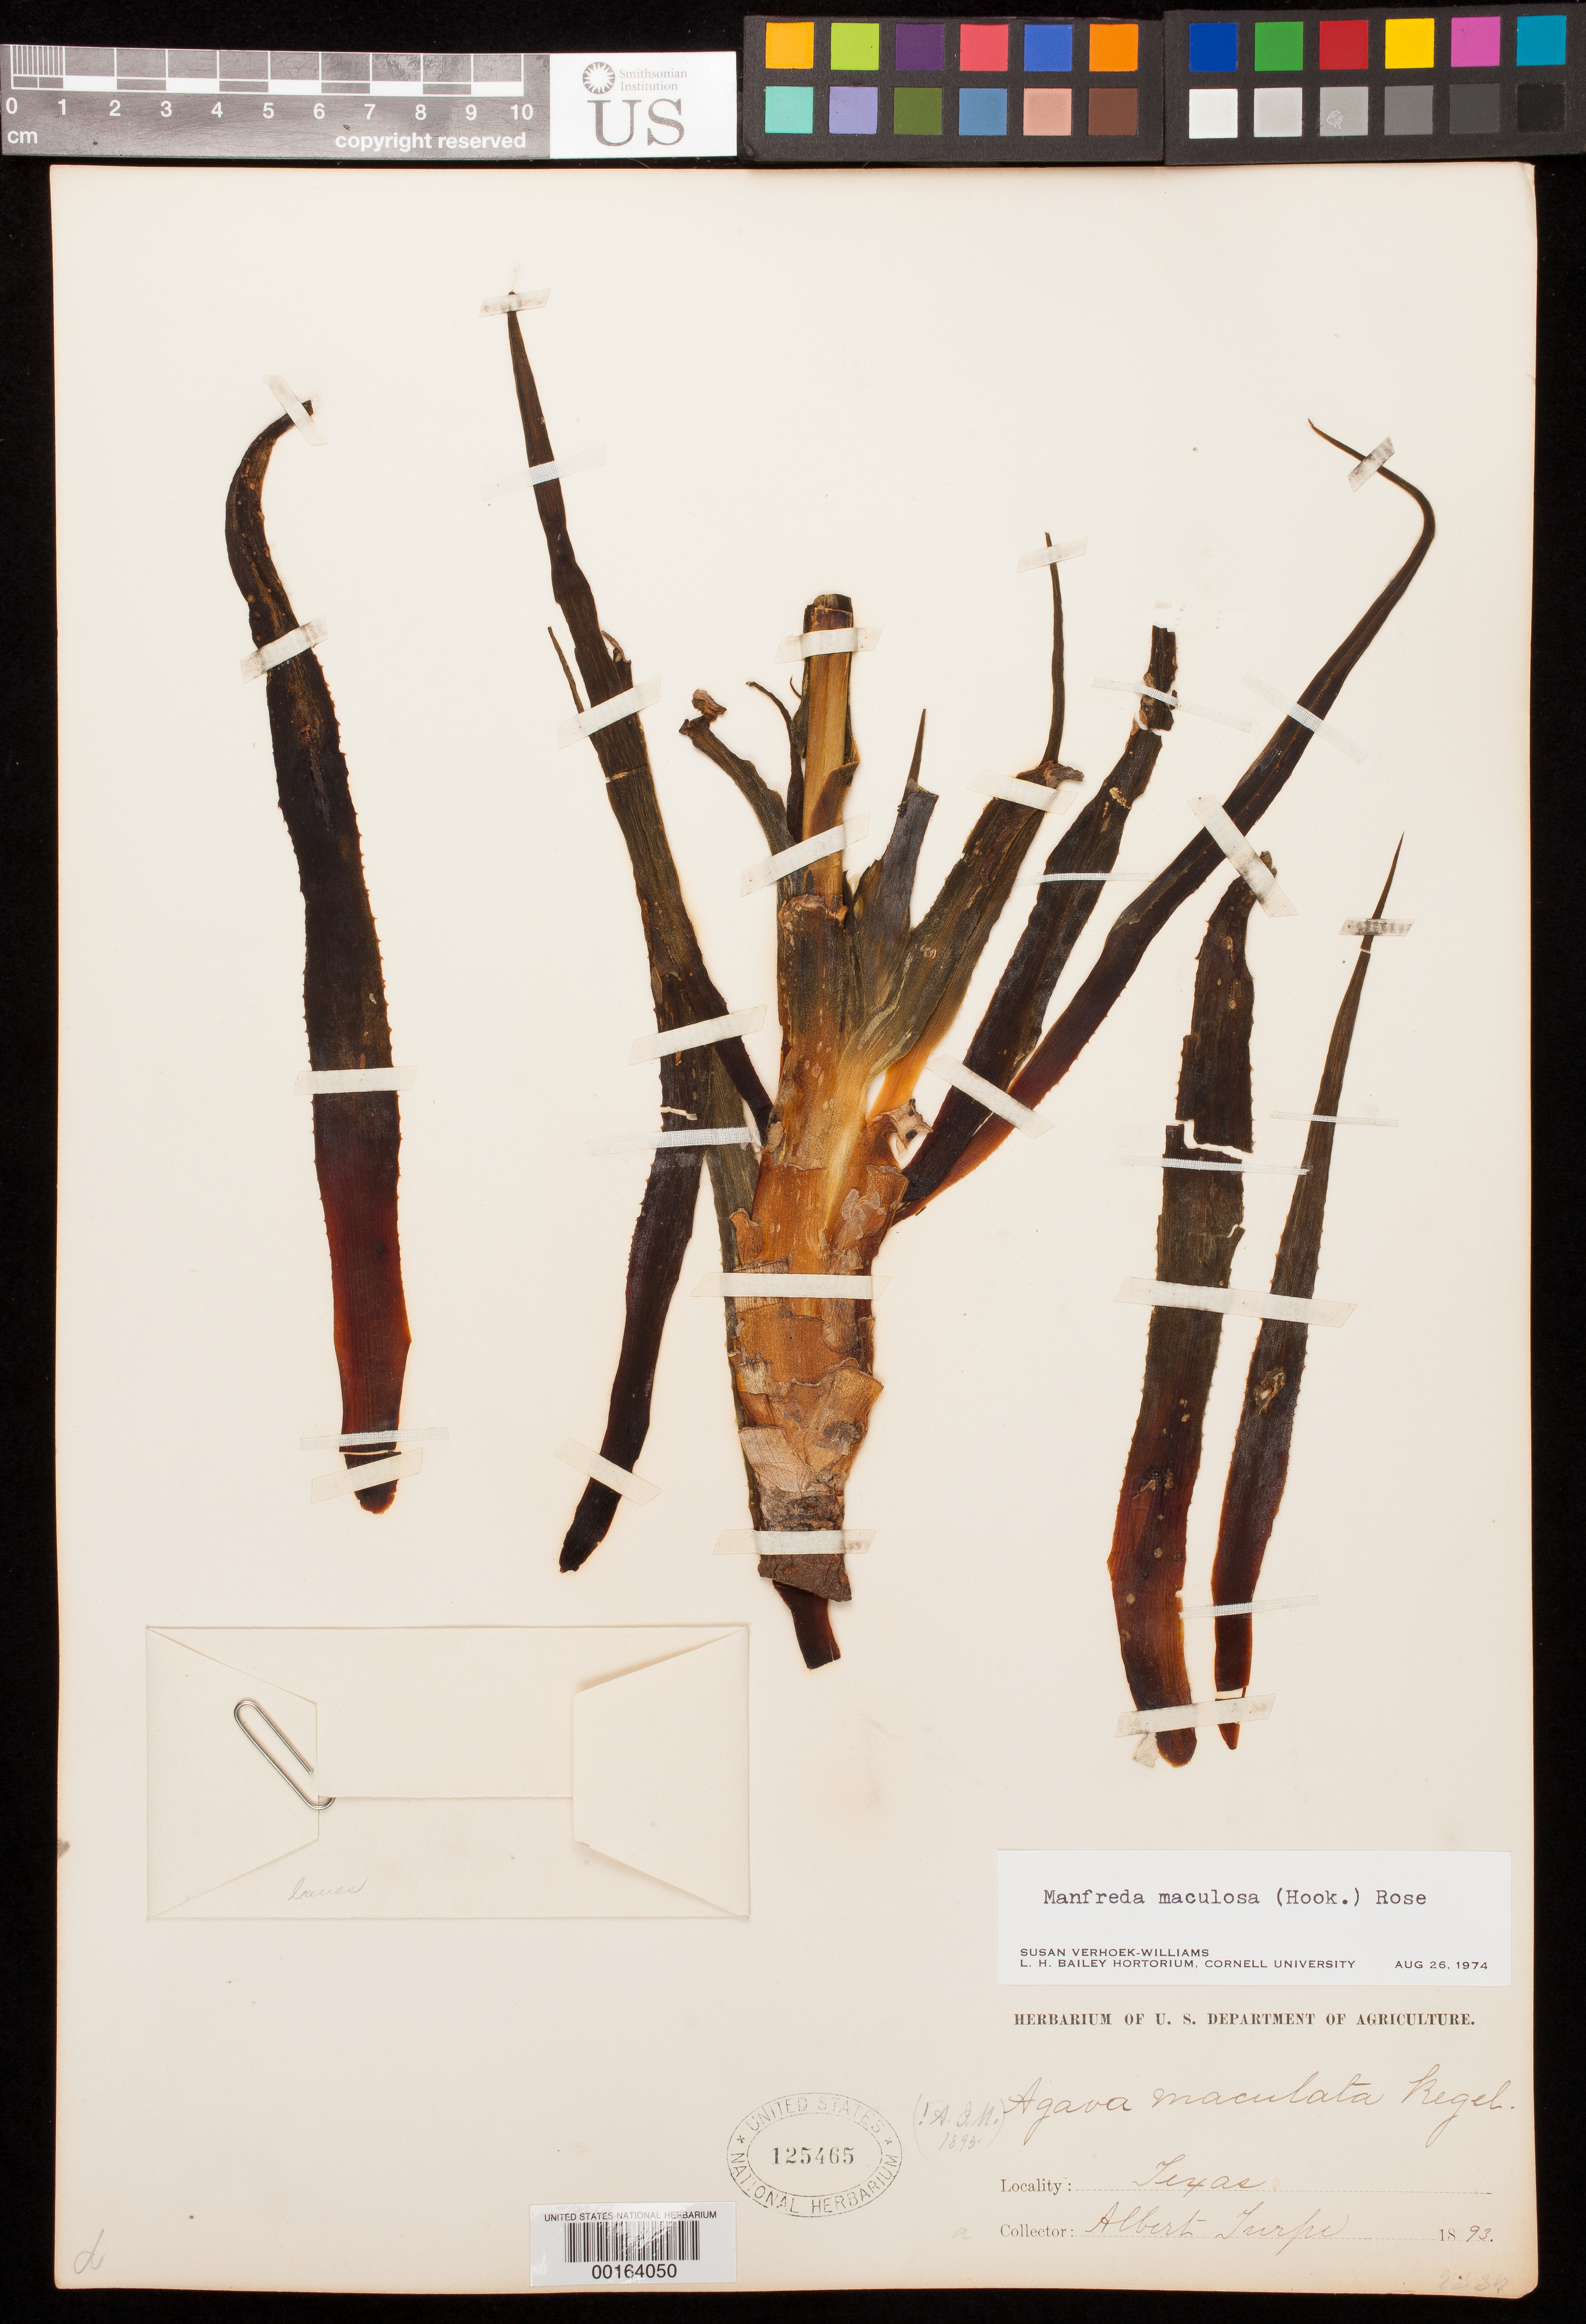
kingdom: Plantae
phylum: Tracheophyta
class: Liliopsida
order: Asparagales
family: Asparagaceae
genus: Manfreda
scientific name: Manfreda maculosa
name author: (Hook.) Rose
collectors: A. Turpe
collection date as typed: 1893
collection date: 1893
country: United States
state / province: Texas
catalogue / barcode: US 125465